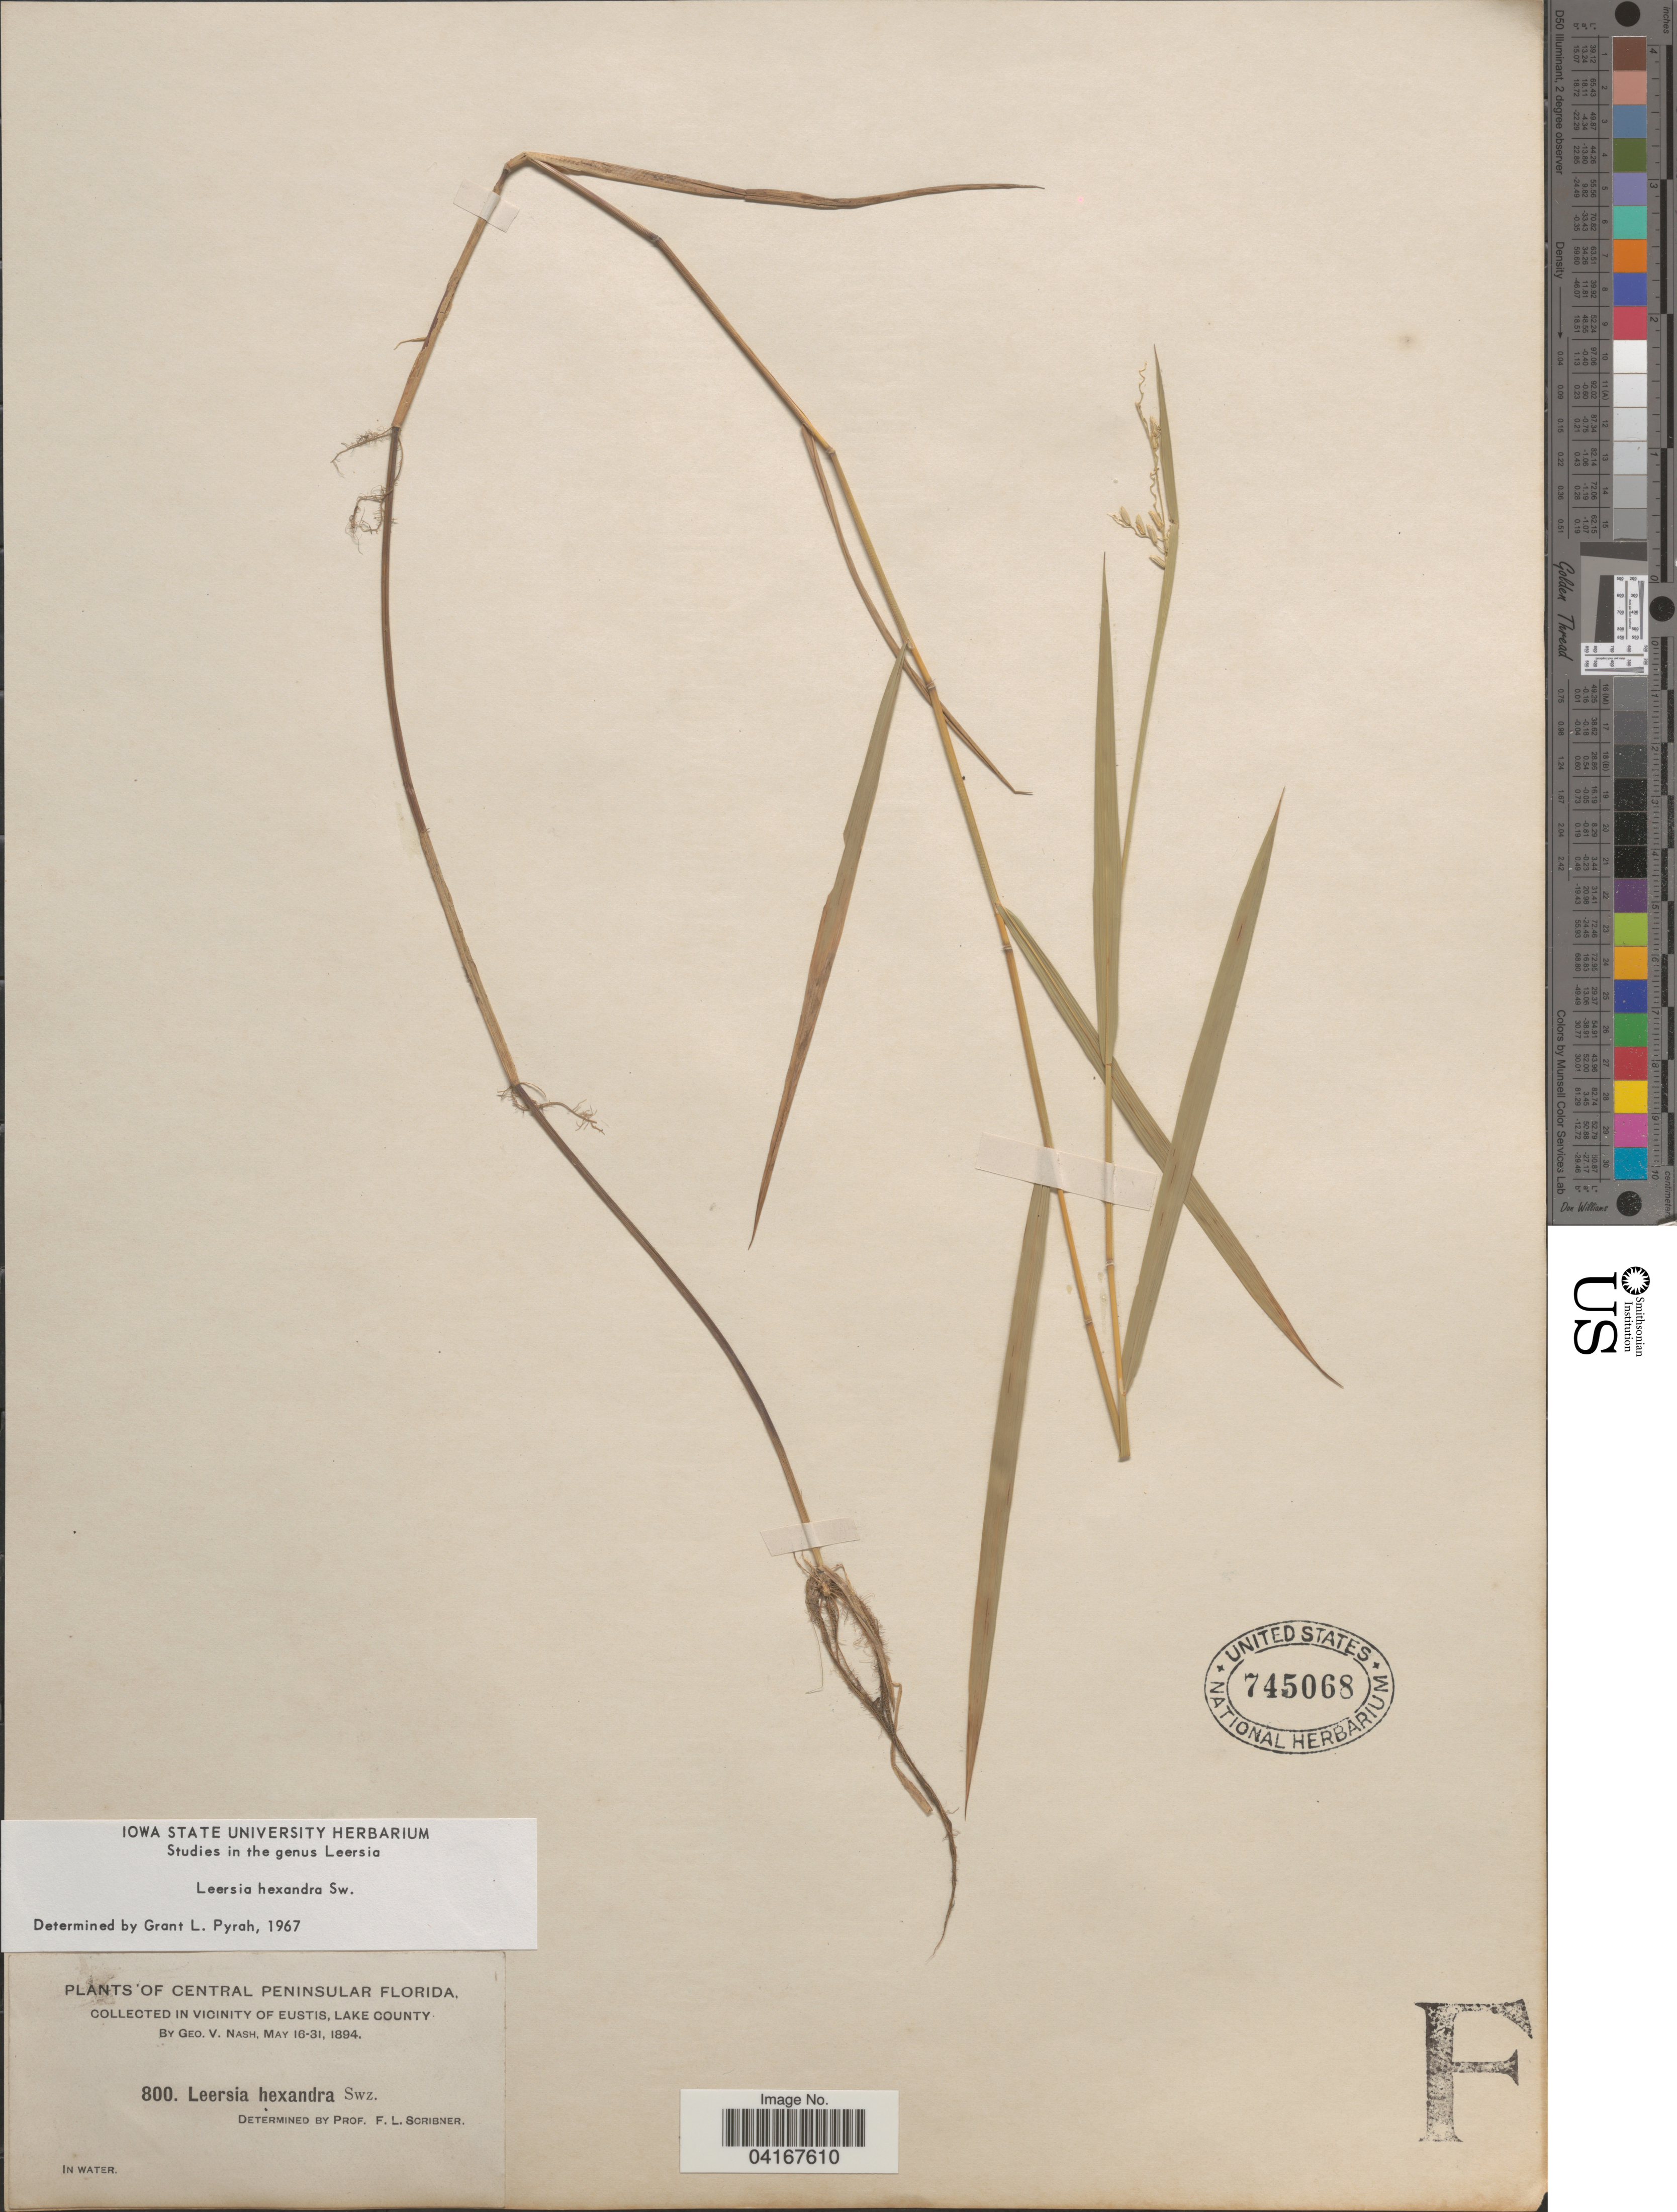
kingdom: Plantae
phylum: Tracheophyta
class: Liliopsida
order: Poales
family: Poaceae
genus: Leersia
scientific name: Leersia hexandra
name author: Sw.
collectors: G. V. Nash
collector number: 800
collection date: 1894-05-16/1894-05-31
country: United States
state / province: Florida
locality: Central Peninsula Florida. In Vicinity of Eustis, Lake County.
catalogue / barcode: US 745068